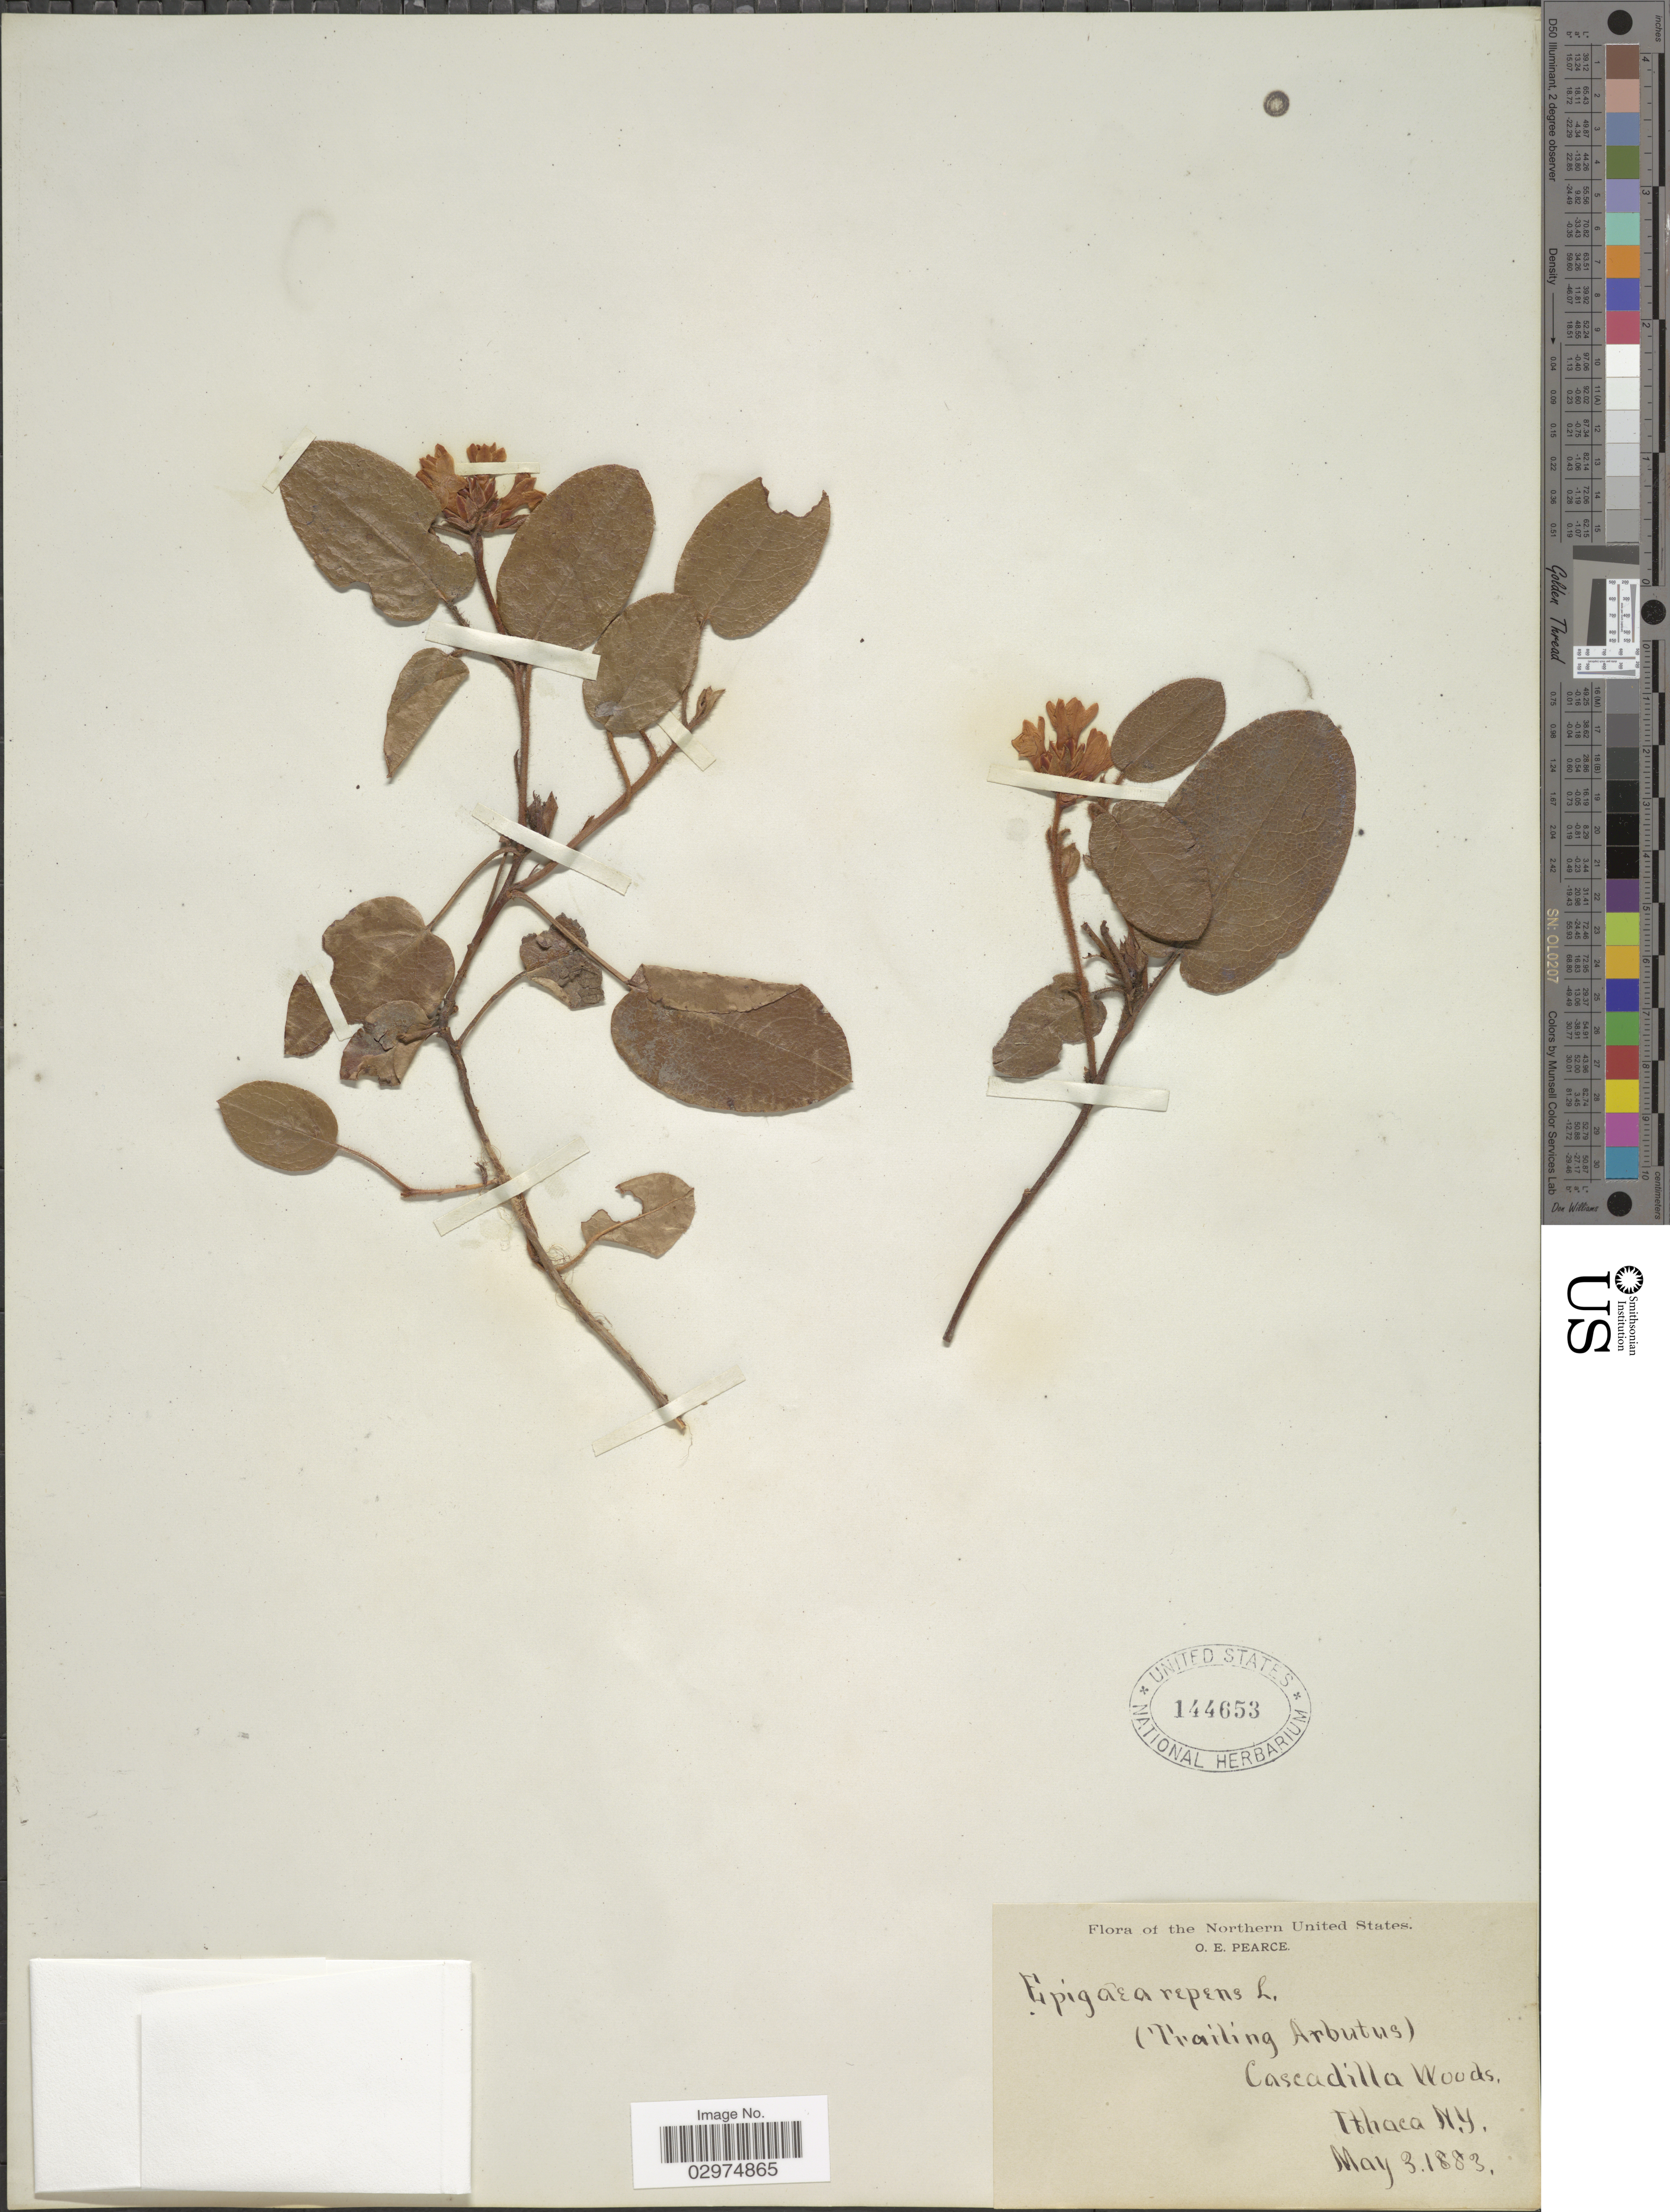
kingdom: Plantae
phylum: Tracheophyta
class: Magnoliopsida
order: Ericales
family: Ericaceae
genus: Epigaea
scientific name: Epigaea repens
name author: L.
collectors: O. E. Pearce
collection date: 1883-05-03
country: United States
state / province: New York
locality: Northern United States. Cascadilla Woods, Ithaca.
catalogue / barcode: US 144653